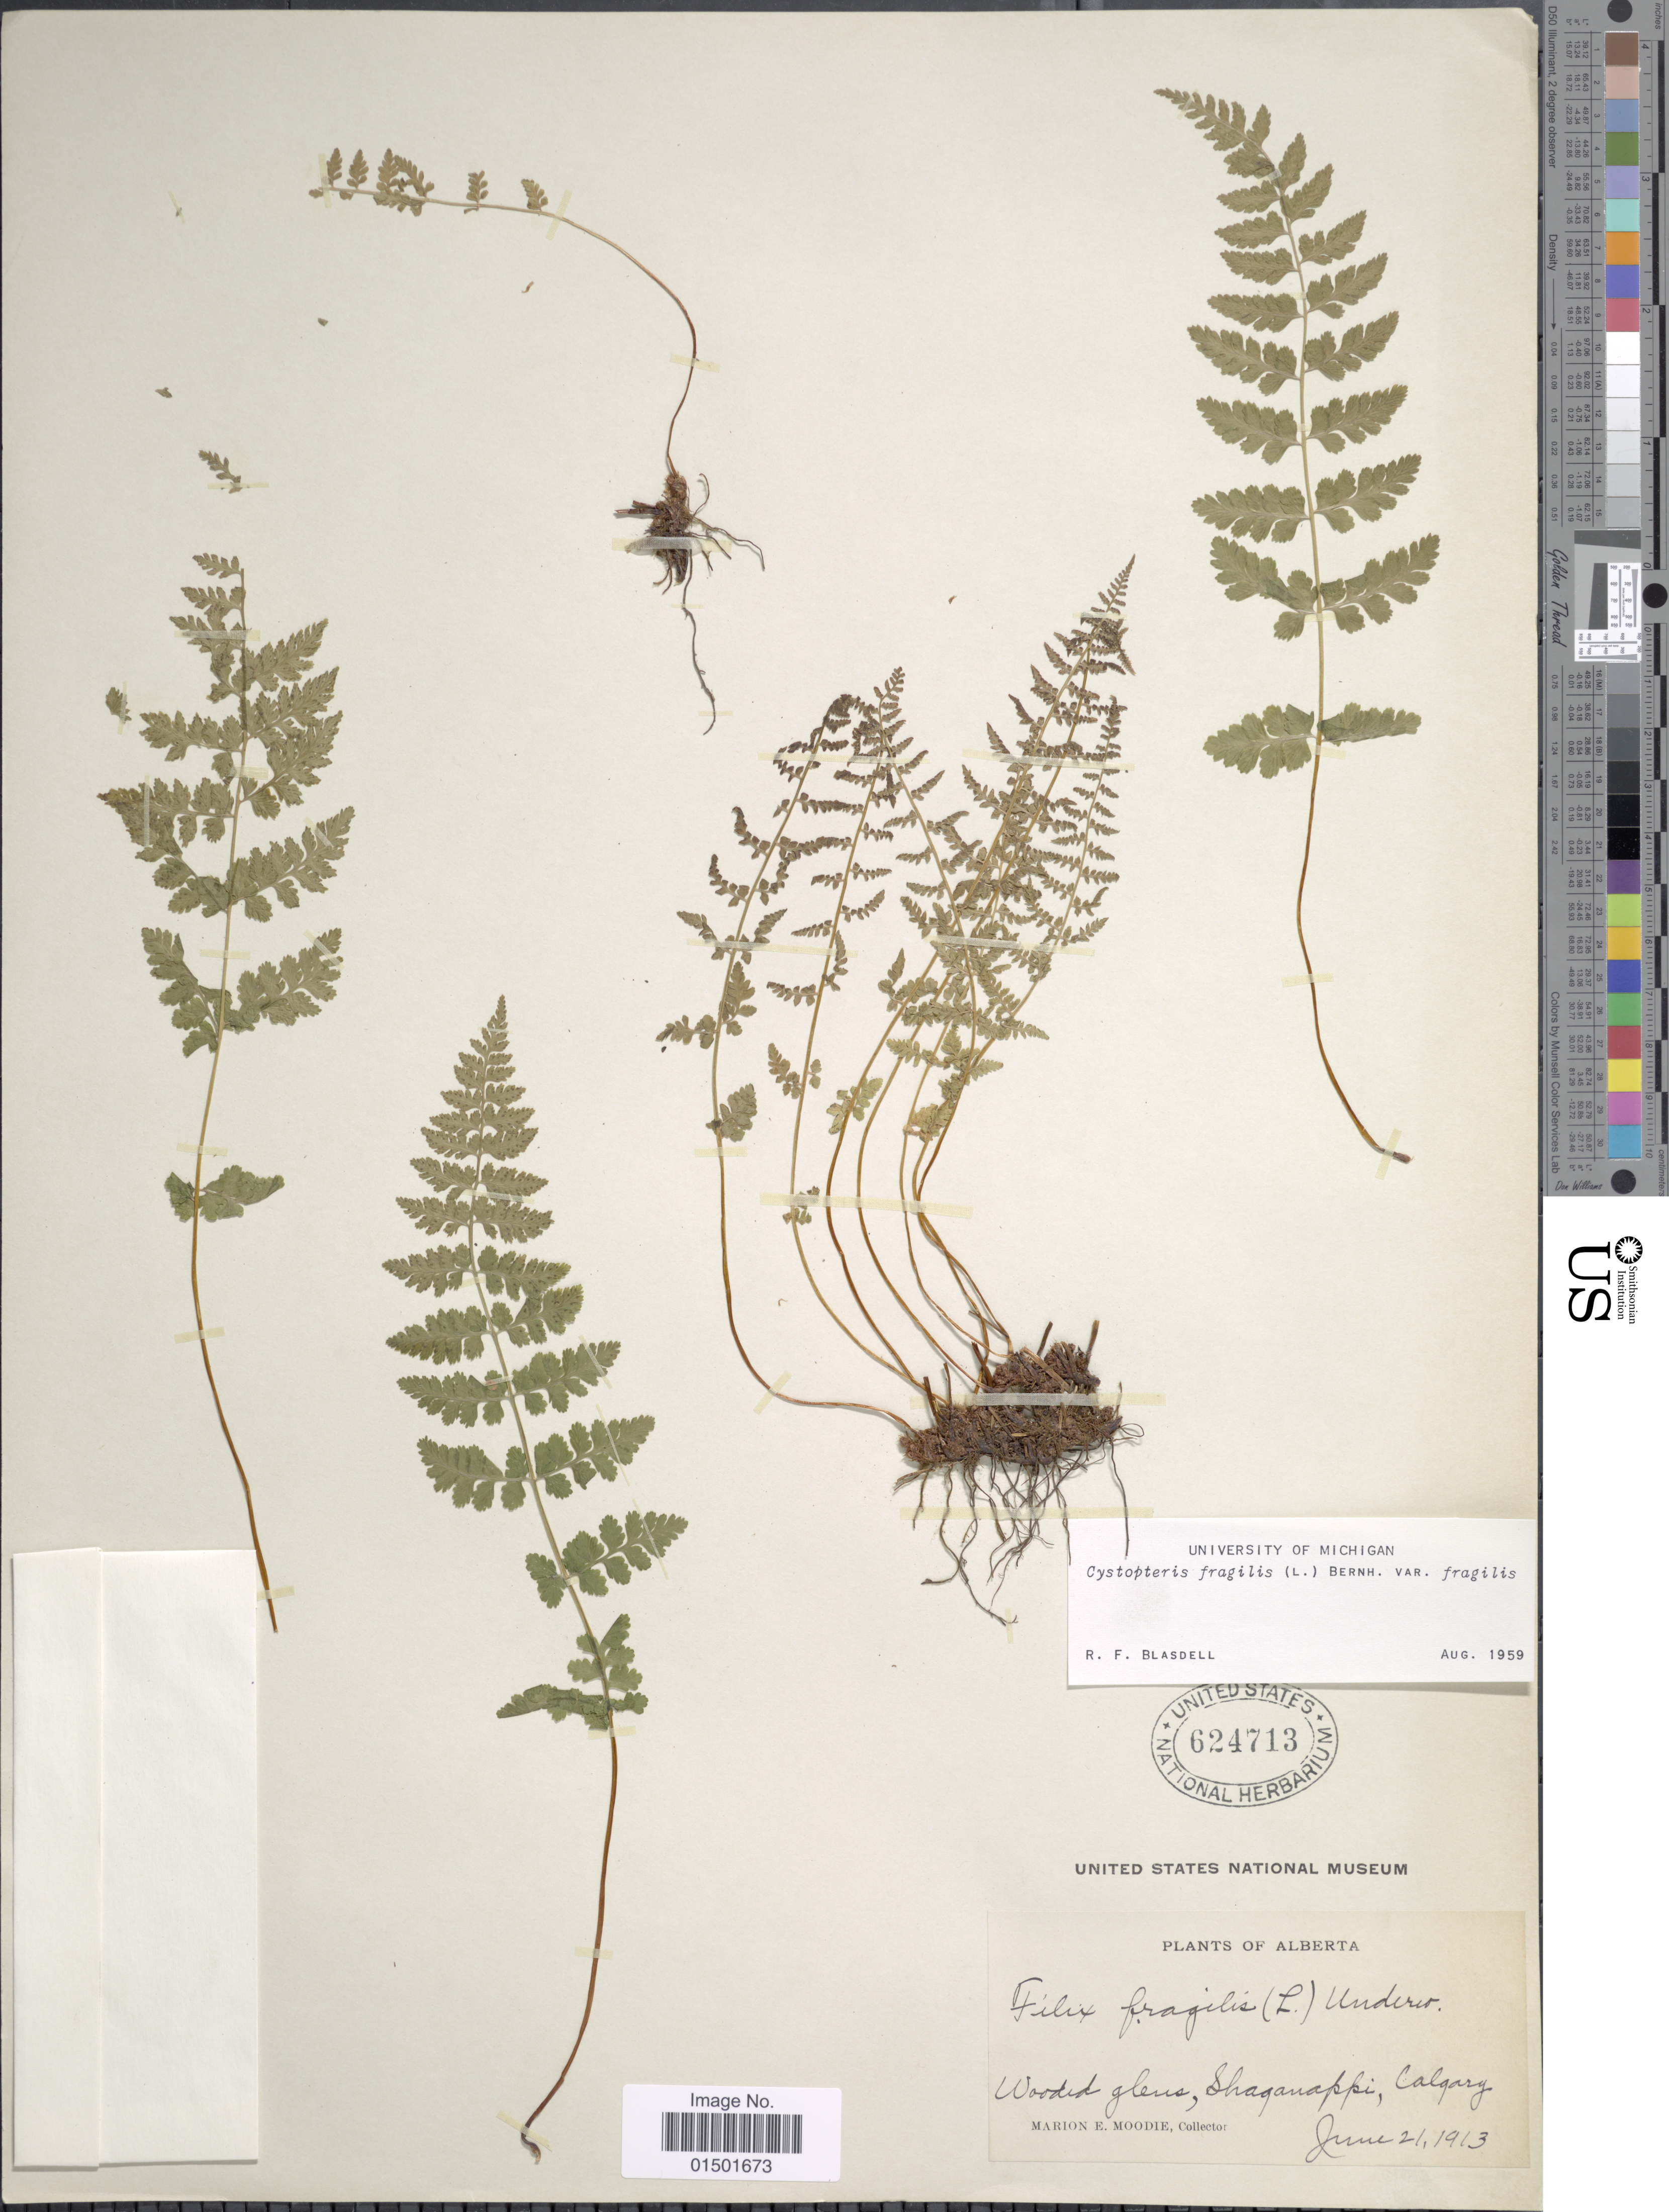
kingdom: Plantae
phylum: Tracheophyta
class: Polypodiopsida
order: Polypodiales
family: Cystopteridaceae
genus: Cystopteris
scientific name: Cystopteris fragilis var. fragilis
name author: (L.) Bernh.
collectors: M. E. Moodie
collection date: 1913-06-21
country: Canada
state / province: Alberta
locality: Wooded glens, Shaganappi, Calgary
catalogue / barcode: US 624713